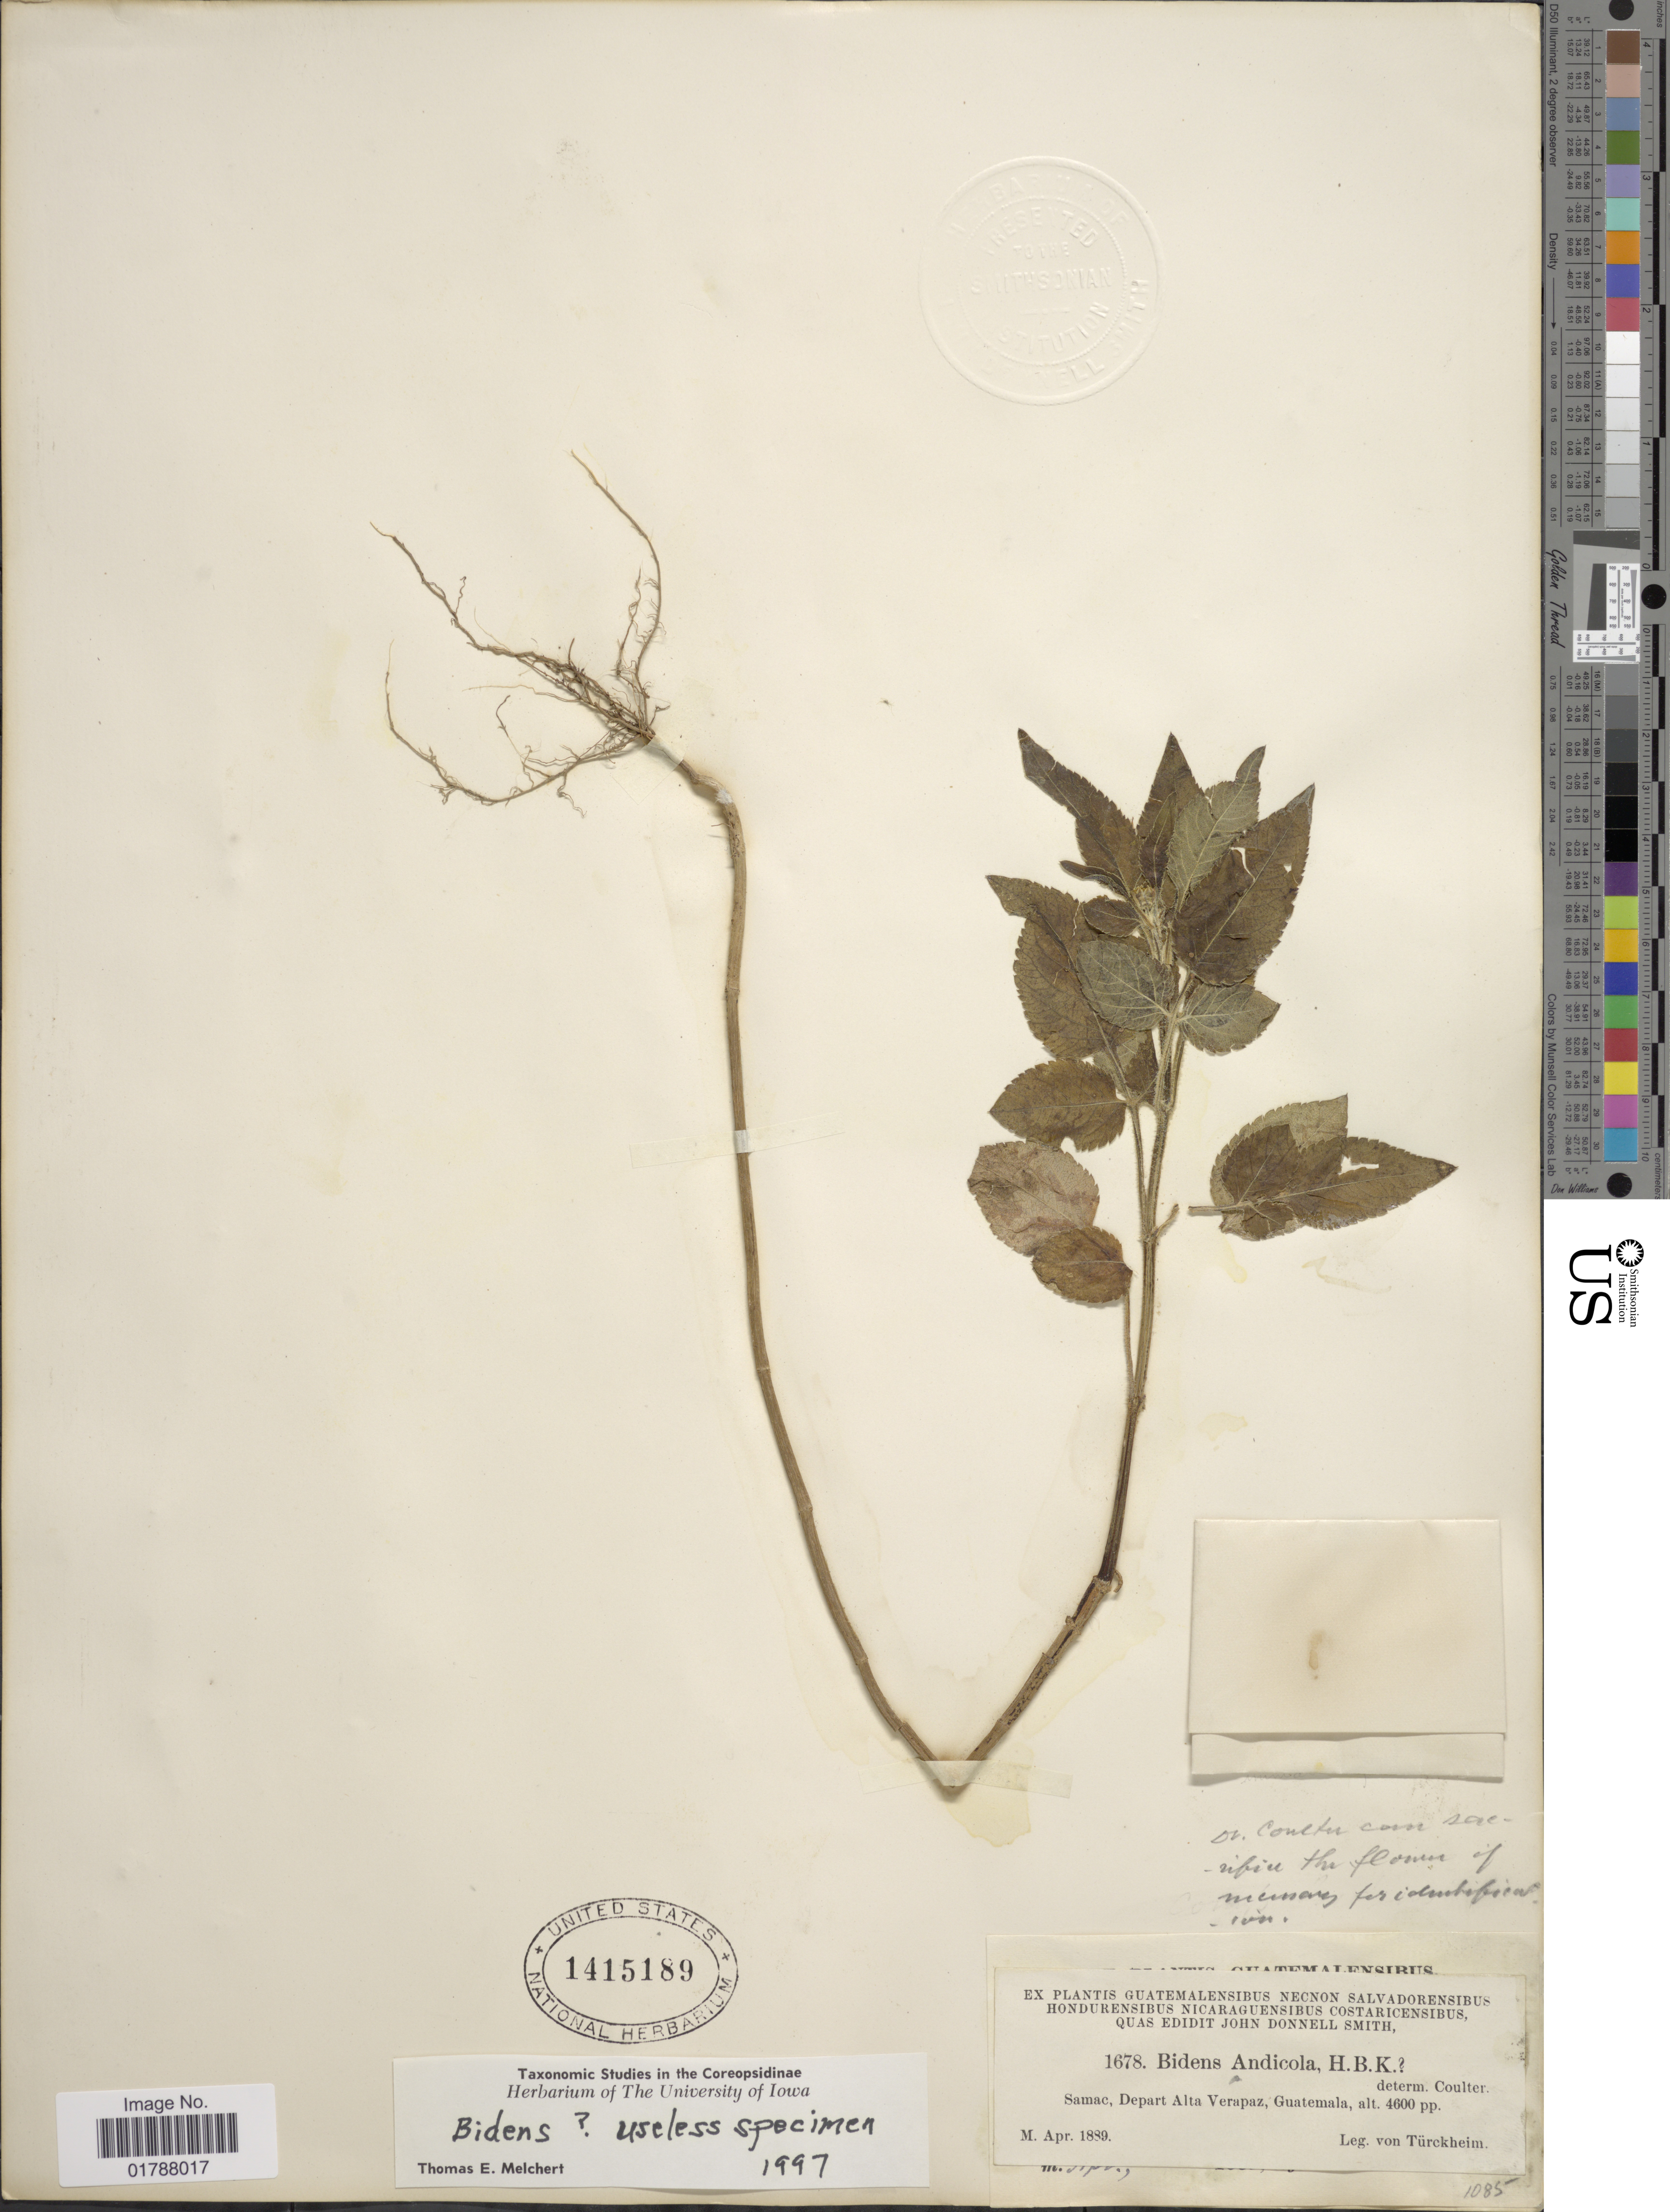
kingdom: Plantae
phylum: Tracheophyta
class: Magnoliopsida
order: Asterales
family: Asteraceae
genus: Bidens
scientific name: Bidens sp.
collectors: H. von Türckheim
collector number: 1678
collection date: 1889-04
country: Guatemala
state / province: Alta Verapaz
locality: Samac, Alta Verapaz, Guatemala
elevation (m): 1402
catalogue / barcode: US 1415189